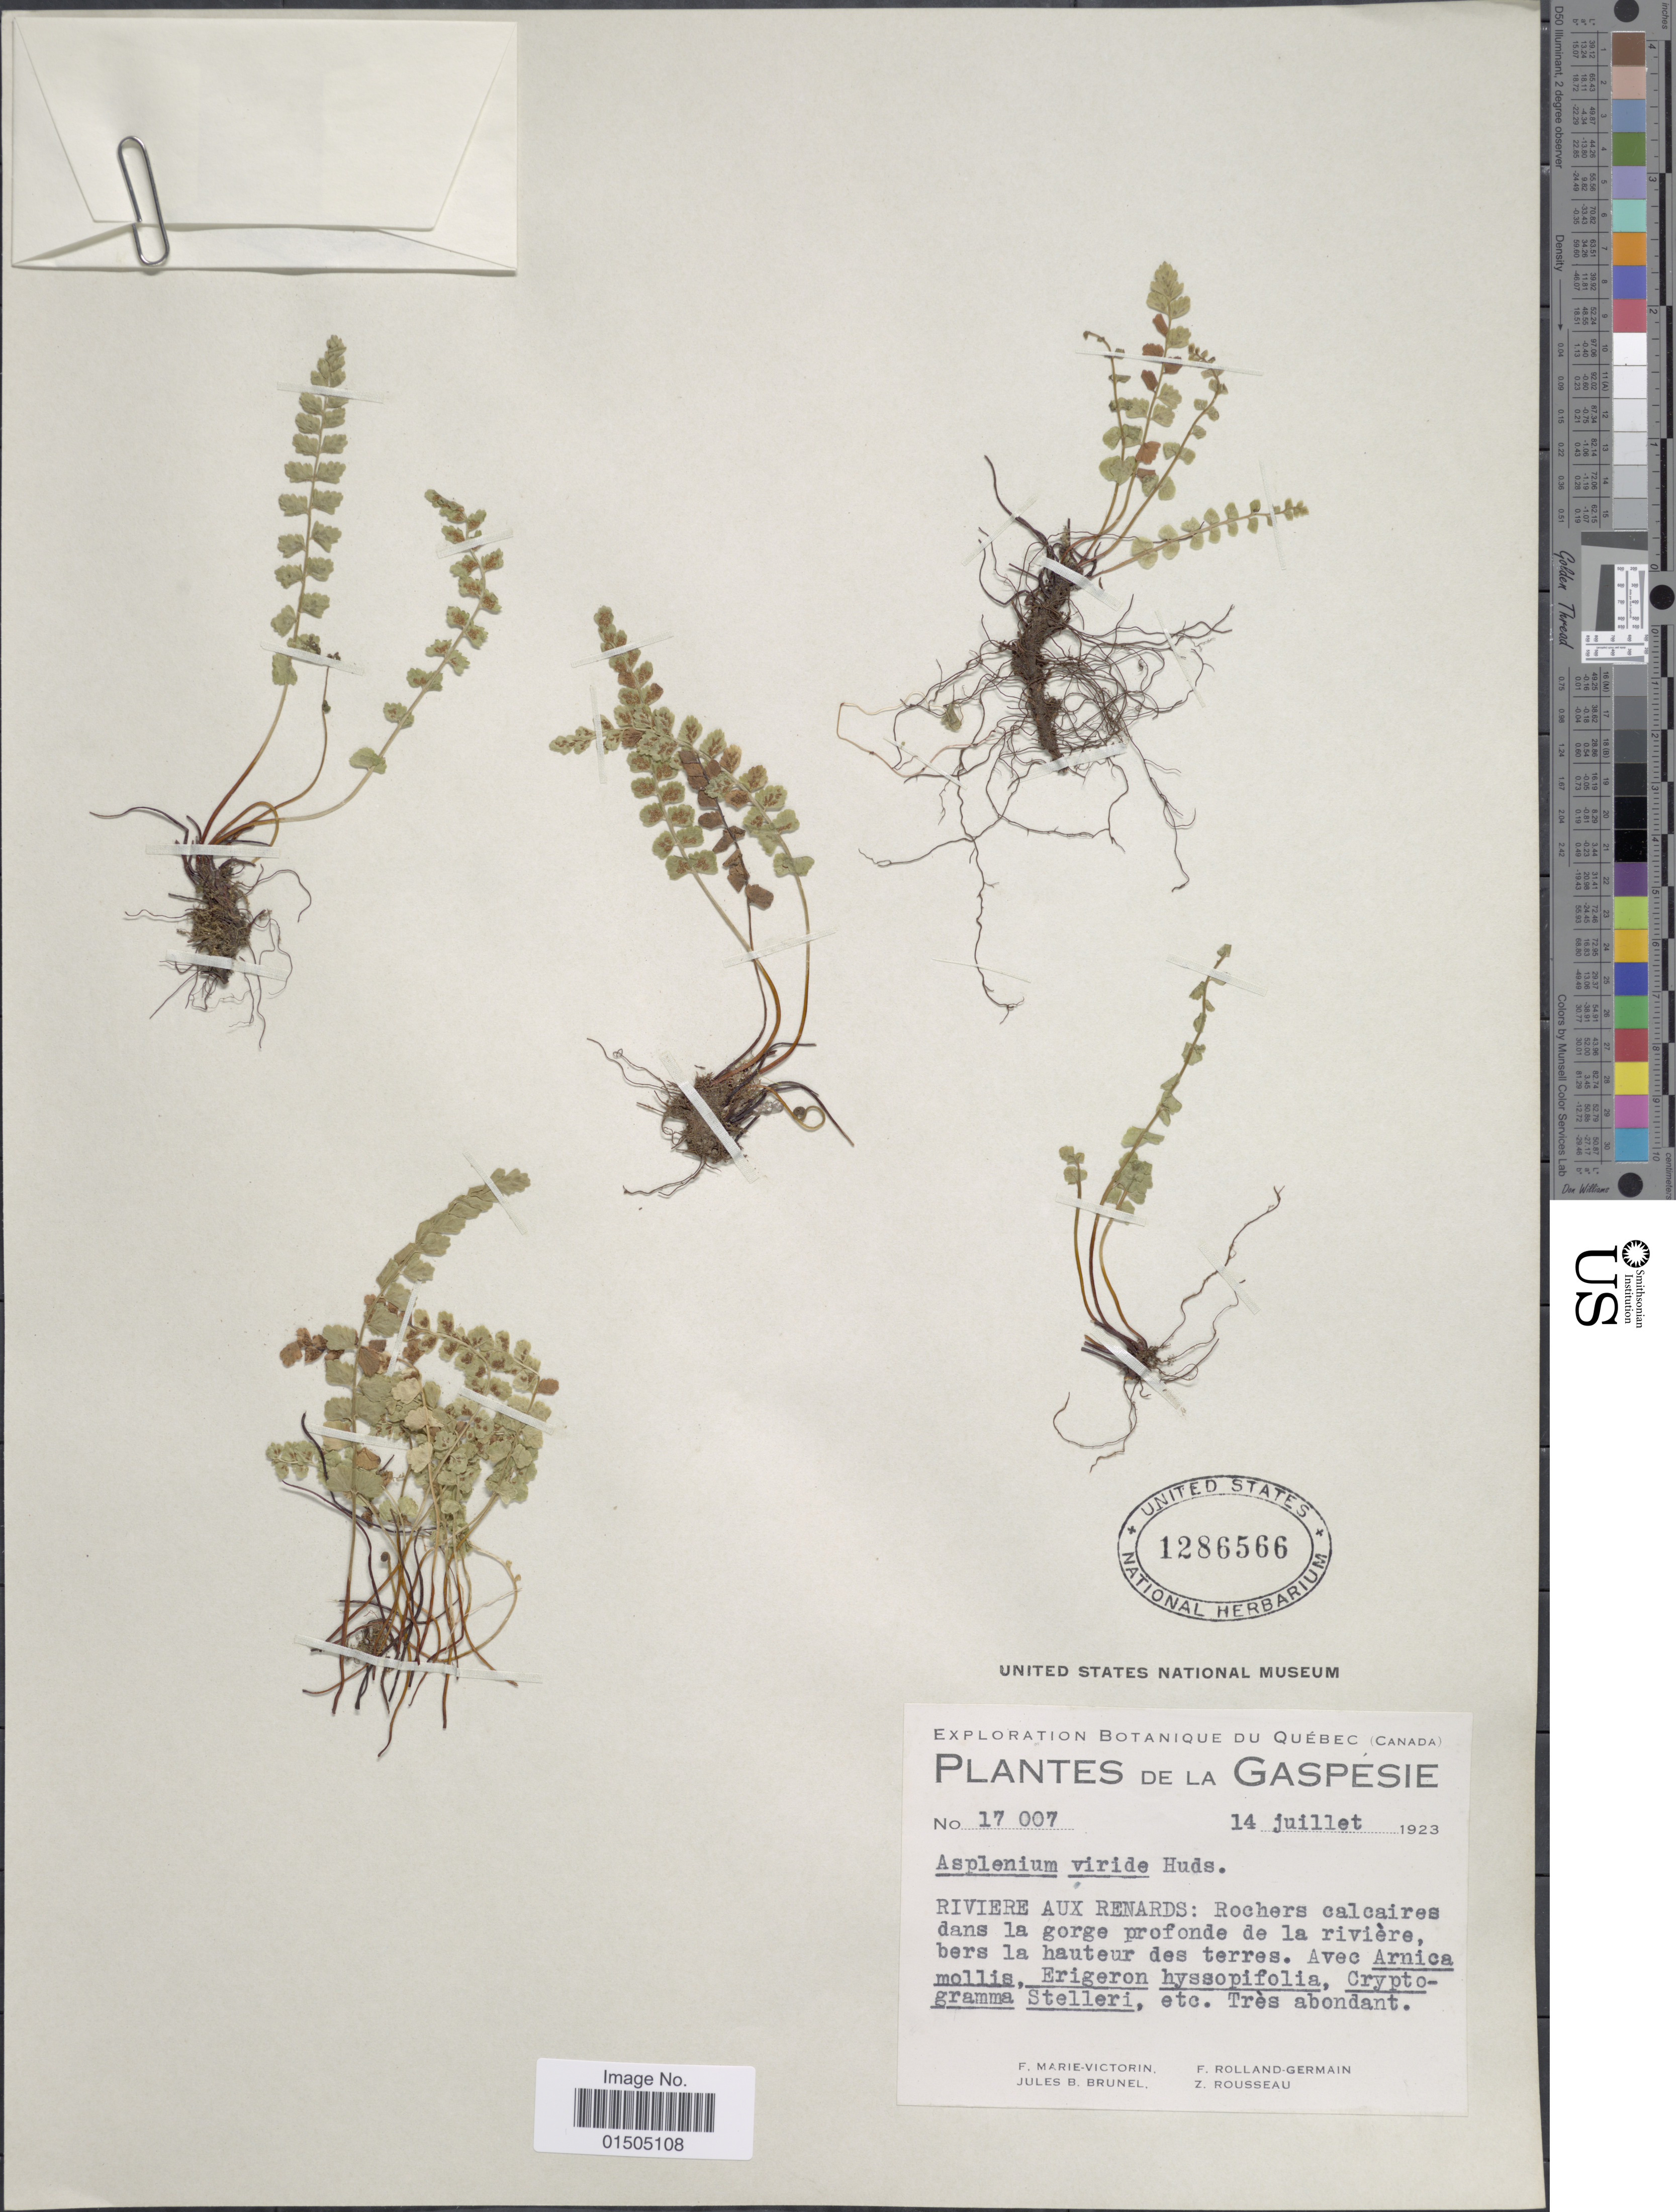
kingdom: Plantae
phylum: Tracheophyta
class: Polypodiopsida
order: Polypodiales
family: Aspleniaceae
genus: Asplenium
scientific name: Asplenium trichomanes-ramosum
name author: L.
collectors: Fr. Marie-Victorin, J. Brunel, Rolland-Germain & Z. Rousseau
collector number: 17007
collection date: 1923-07-14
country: Canada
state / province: Quebec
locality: Gaspésie. Riviere Aux Renards: Rochers calcaires dans la gorge profonde de la rivière, bers la hauteur des terres.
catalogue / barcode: US 1286588